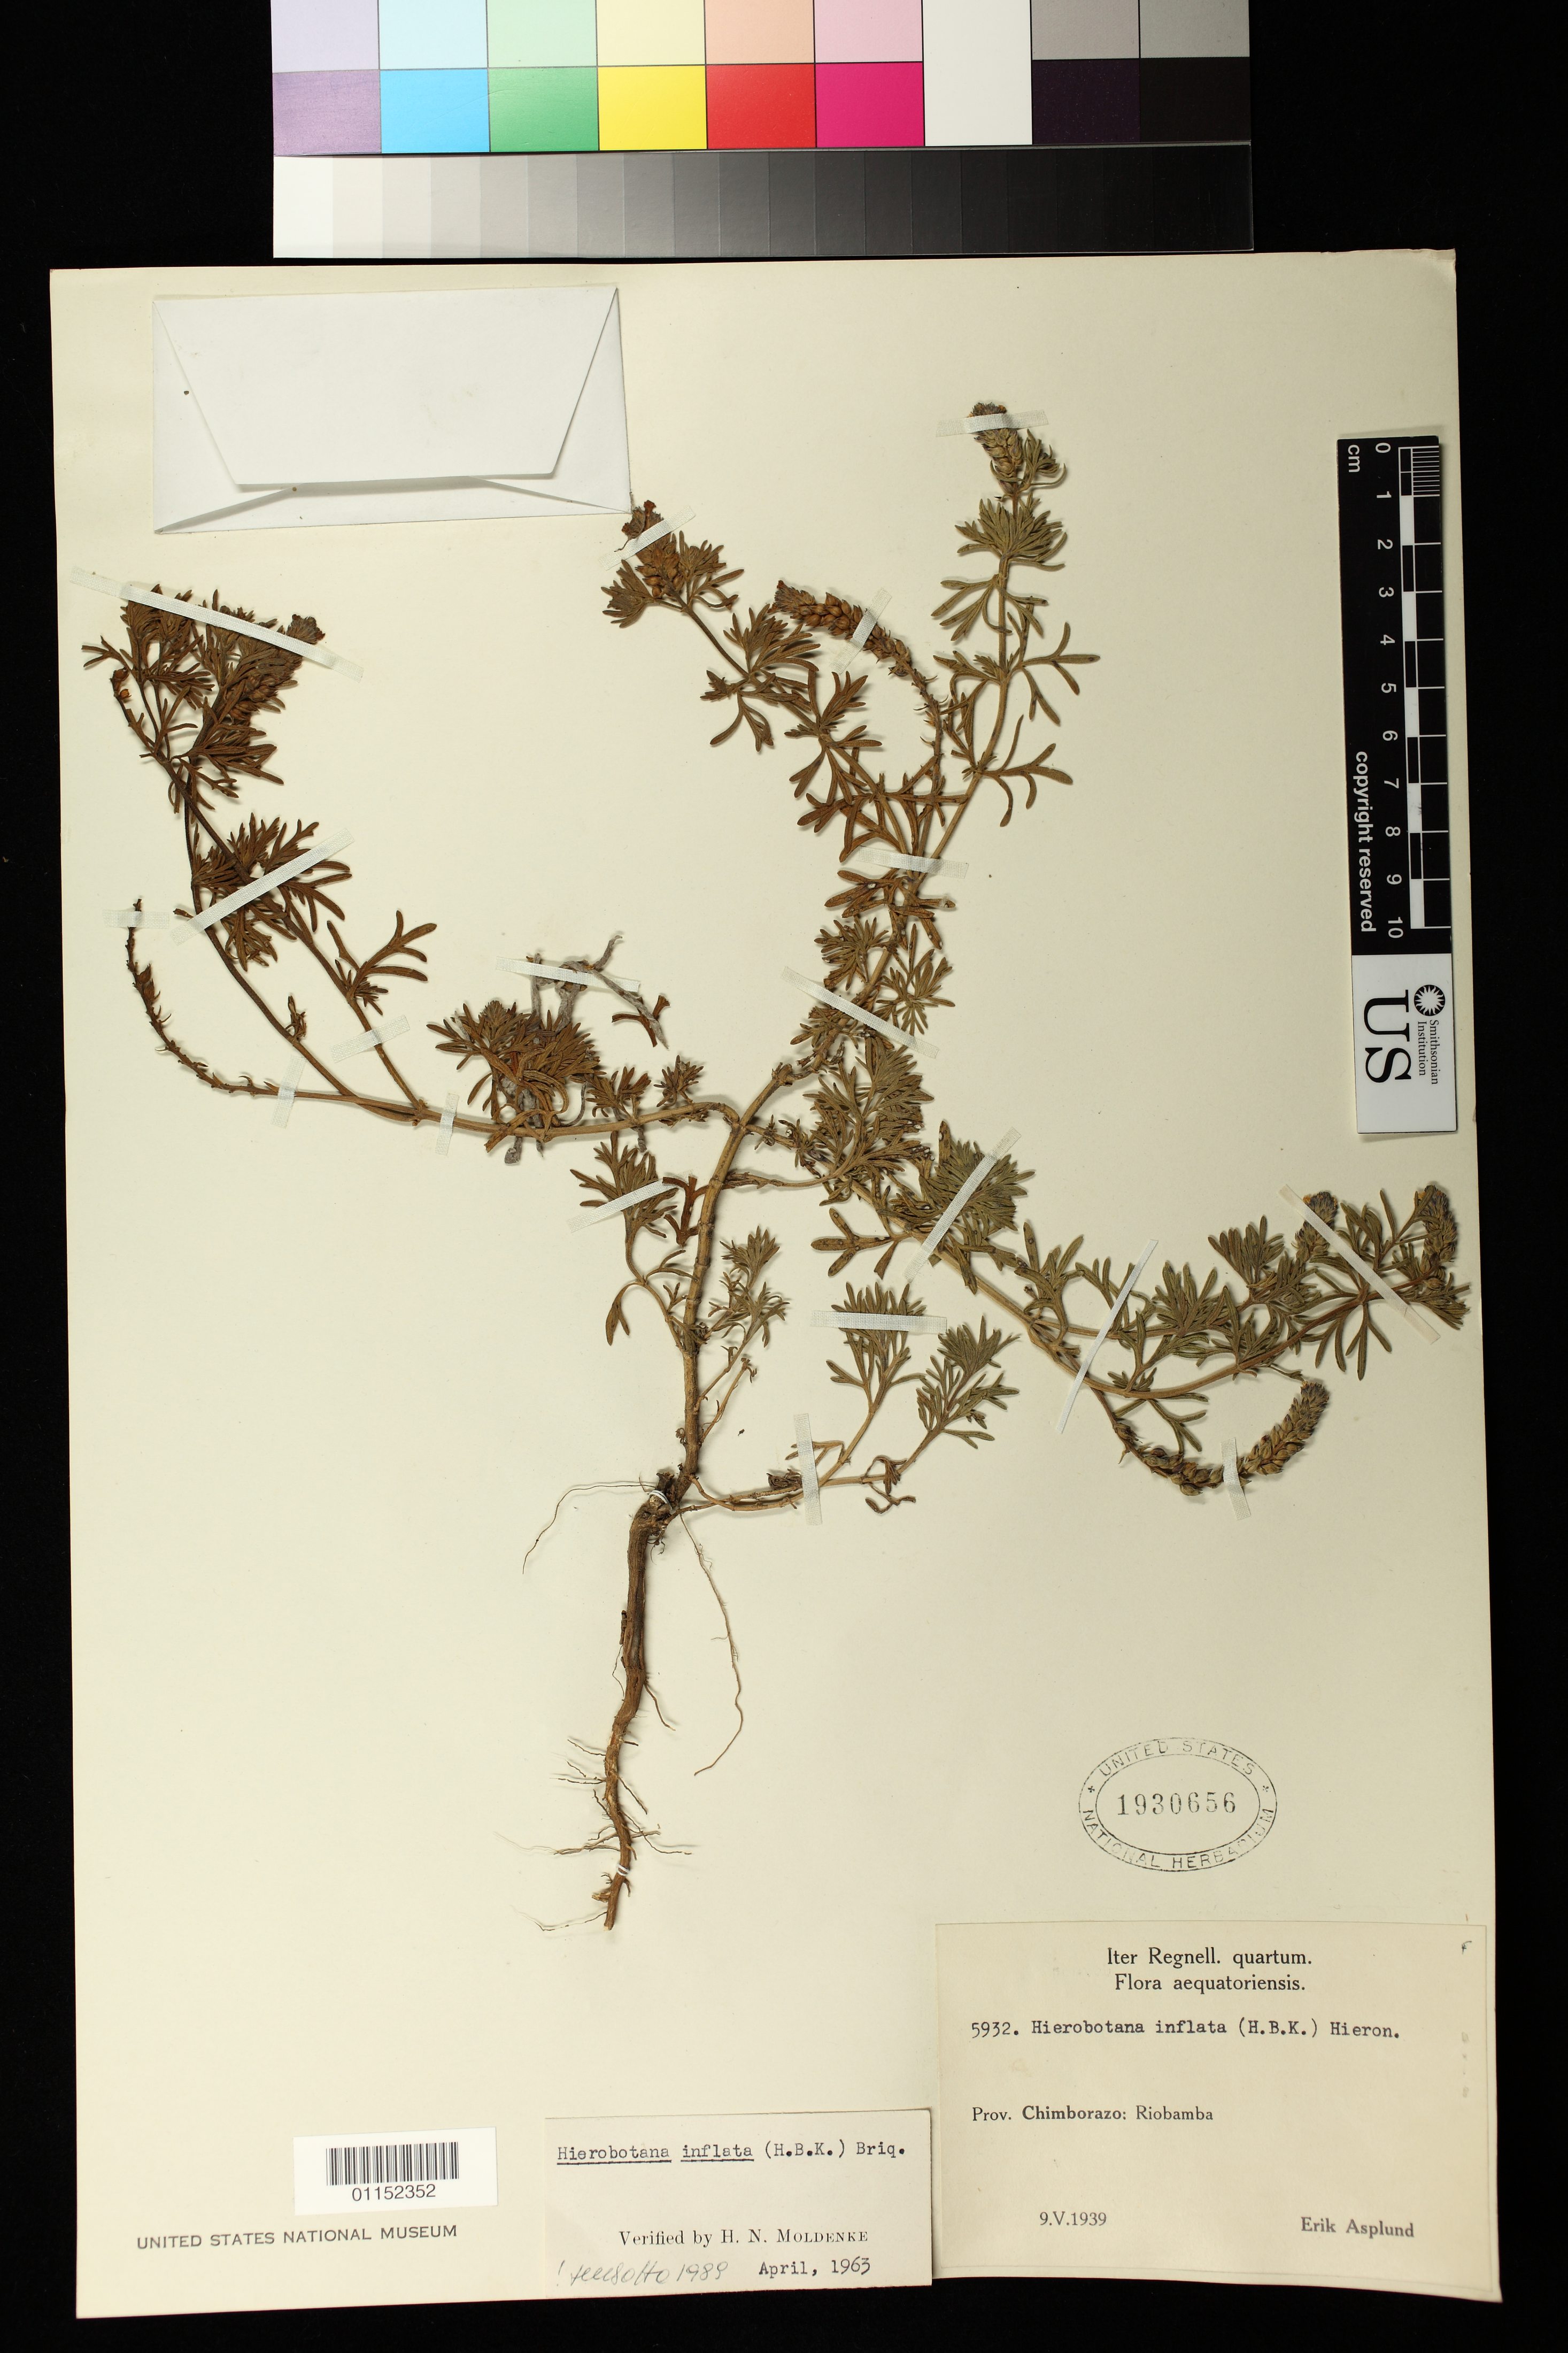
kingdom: Plantae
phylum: Tracheophyta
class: Magnoliopsida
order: Lamiales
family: Verbenaceae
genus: Hierobotana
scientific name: Hierobotana inflata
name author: (Kunth) Briq.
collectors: E. Asplund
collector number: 5932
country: Ecuador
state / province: Chimborazo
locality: Riobamba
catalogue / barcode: US 1930656